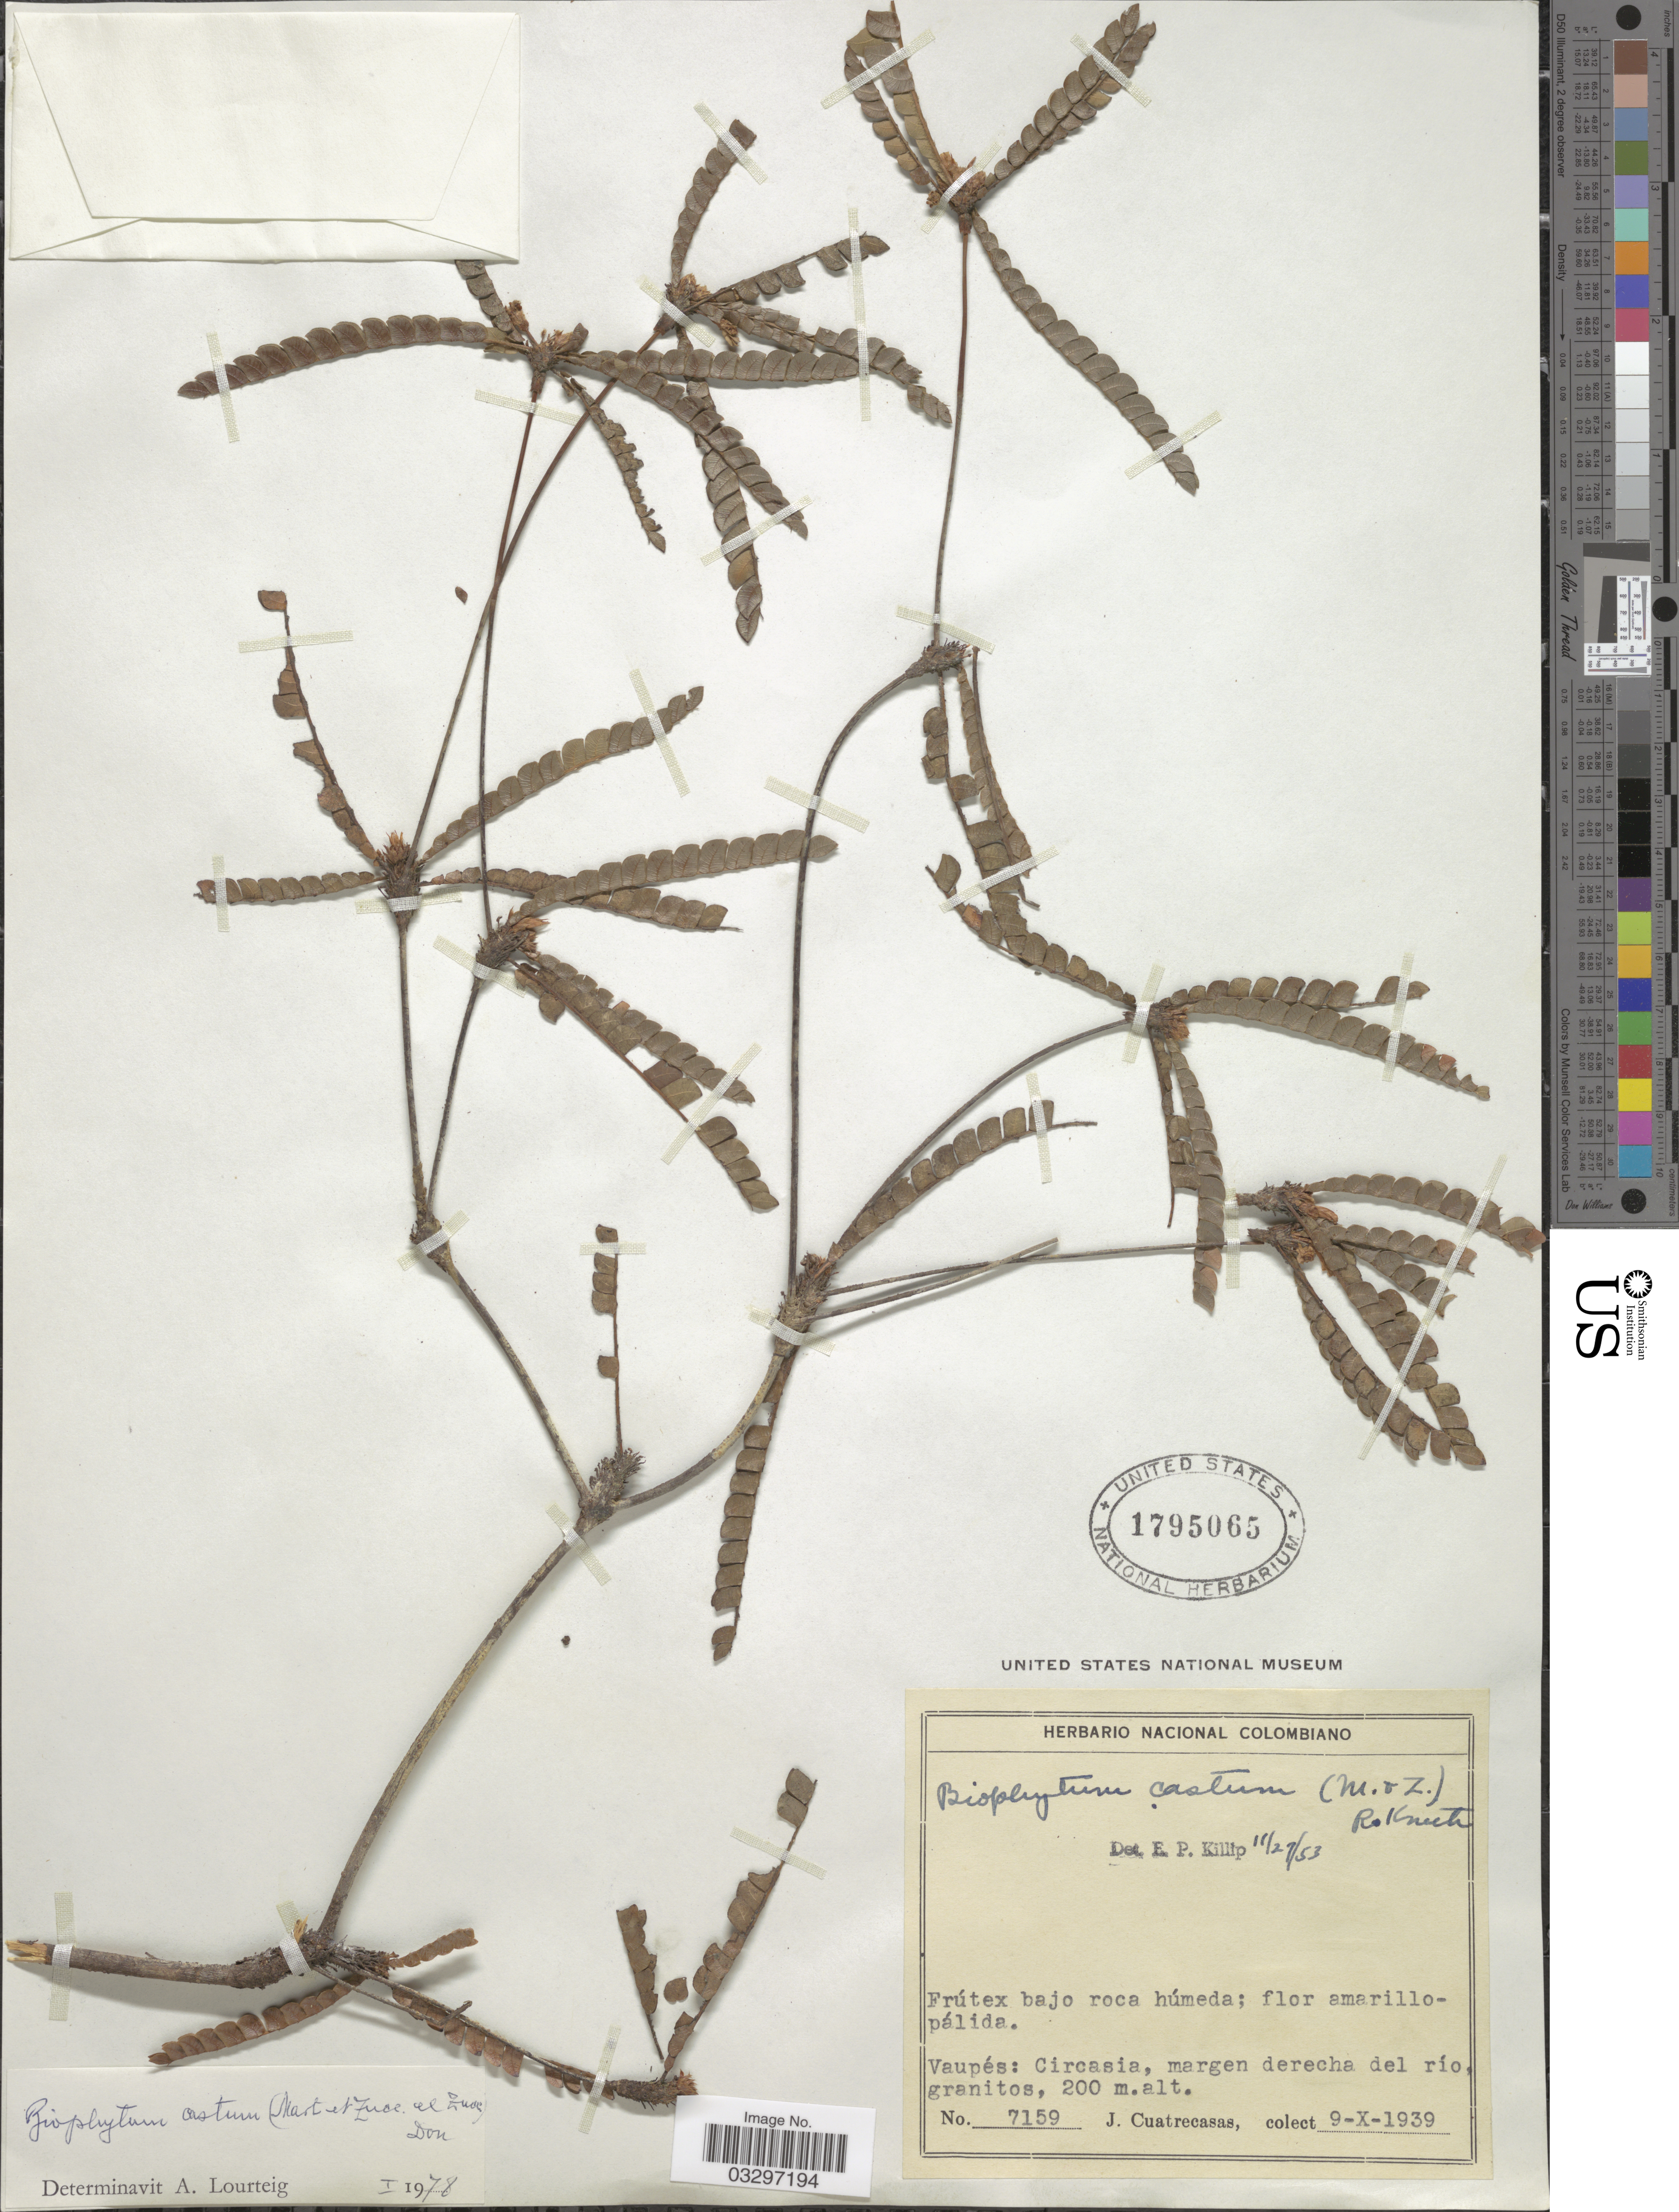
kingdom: Plantae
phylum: Tracheophyta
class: Magnoliopsida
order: Oxalidales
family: Oxalidaceae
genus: Biophytum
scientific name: Biophytum castum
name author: (Mart. & Zucc. ex Zucc.) Knuth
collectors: J. Cuatrecasas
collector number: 7159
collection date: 1939-10-09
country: Colombia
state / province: Vaupés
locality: Circasia, margen derecha del río, granitos.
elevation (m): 200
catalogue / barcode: US 1795065